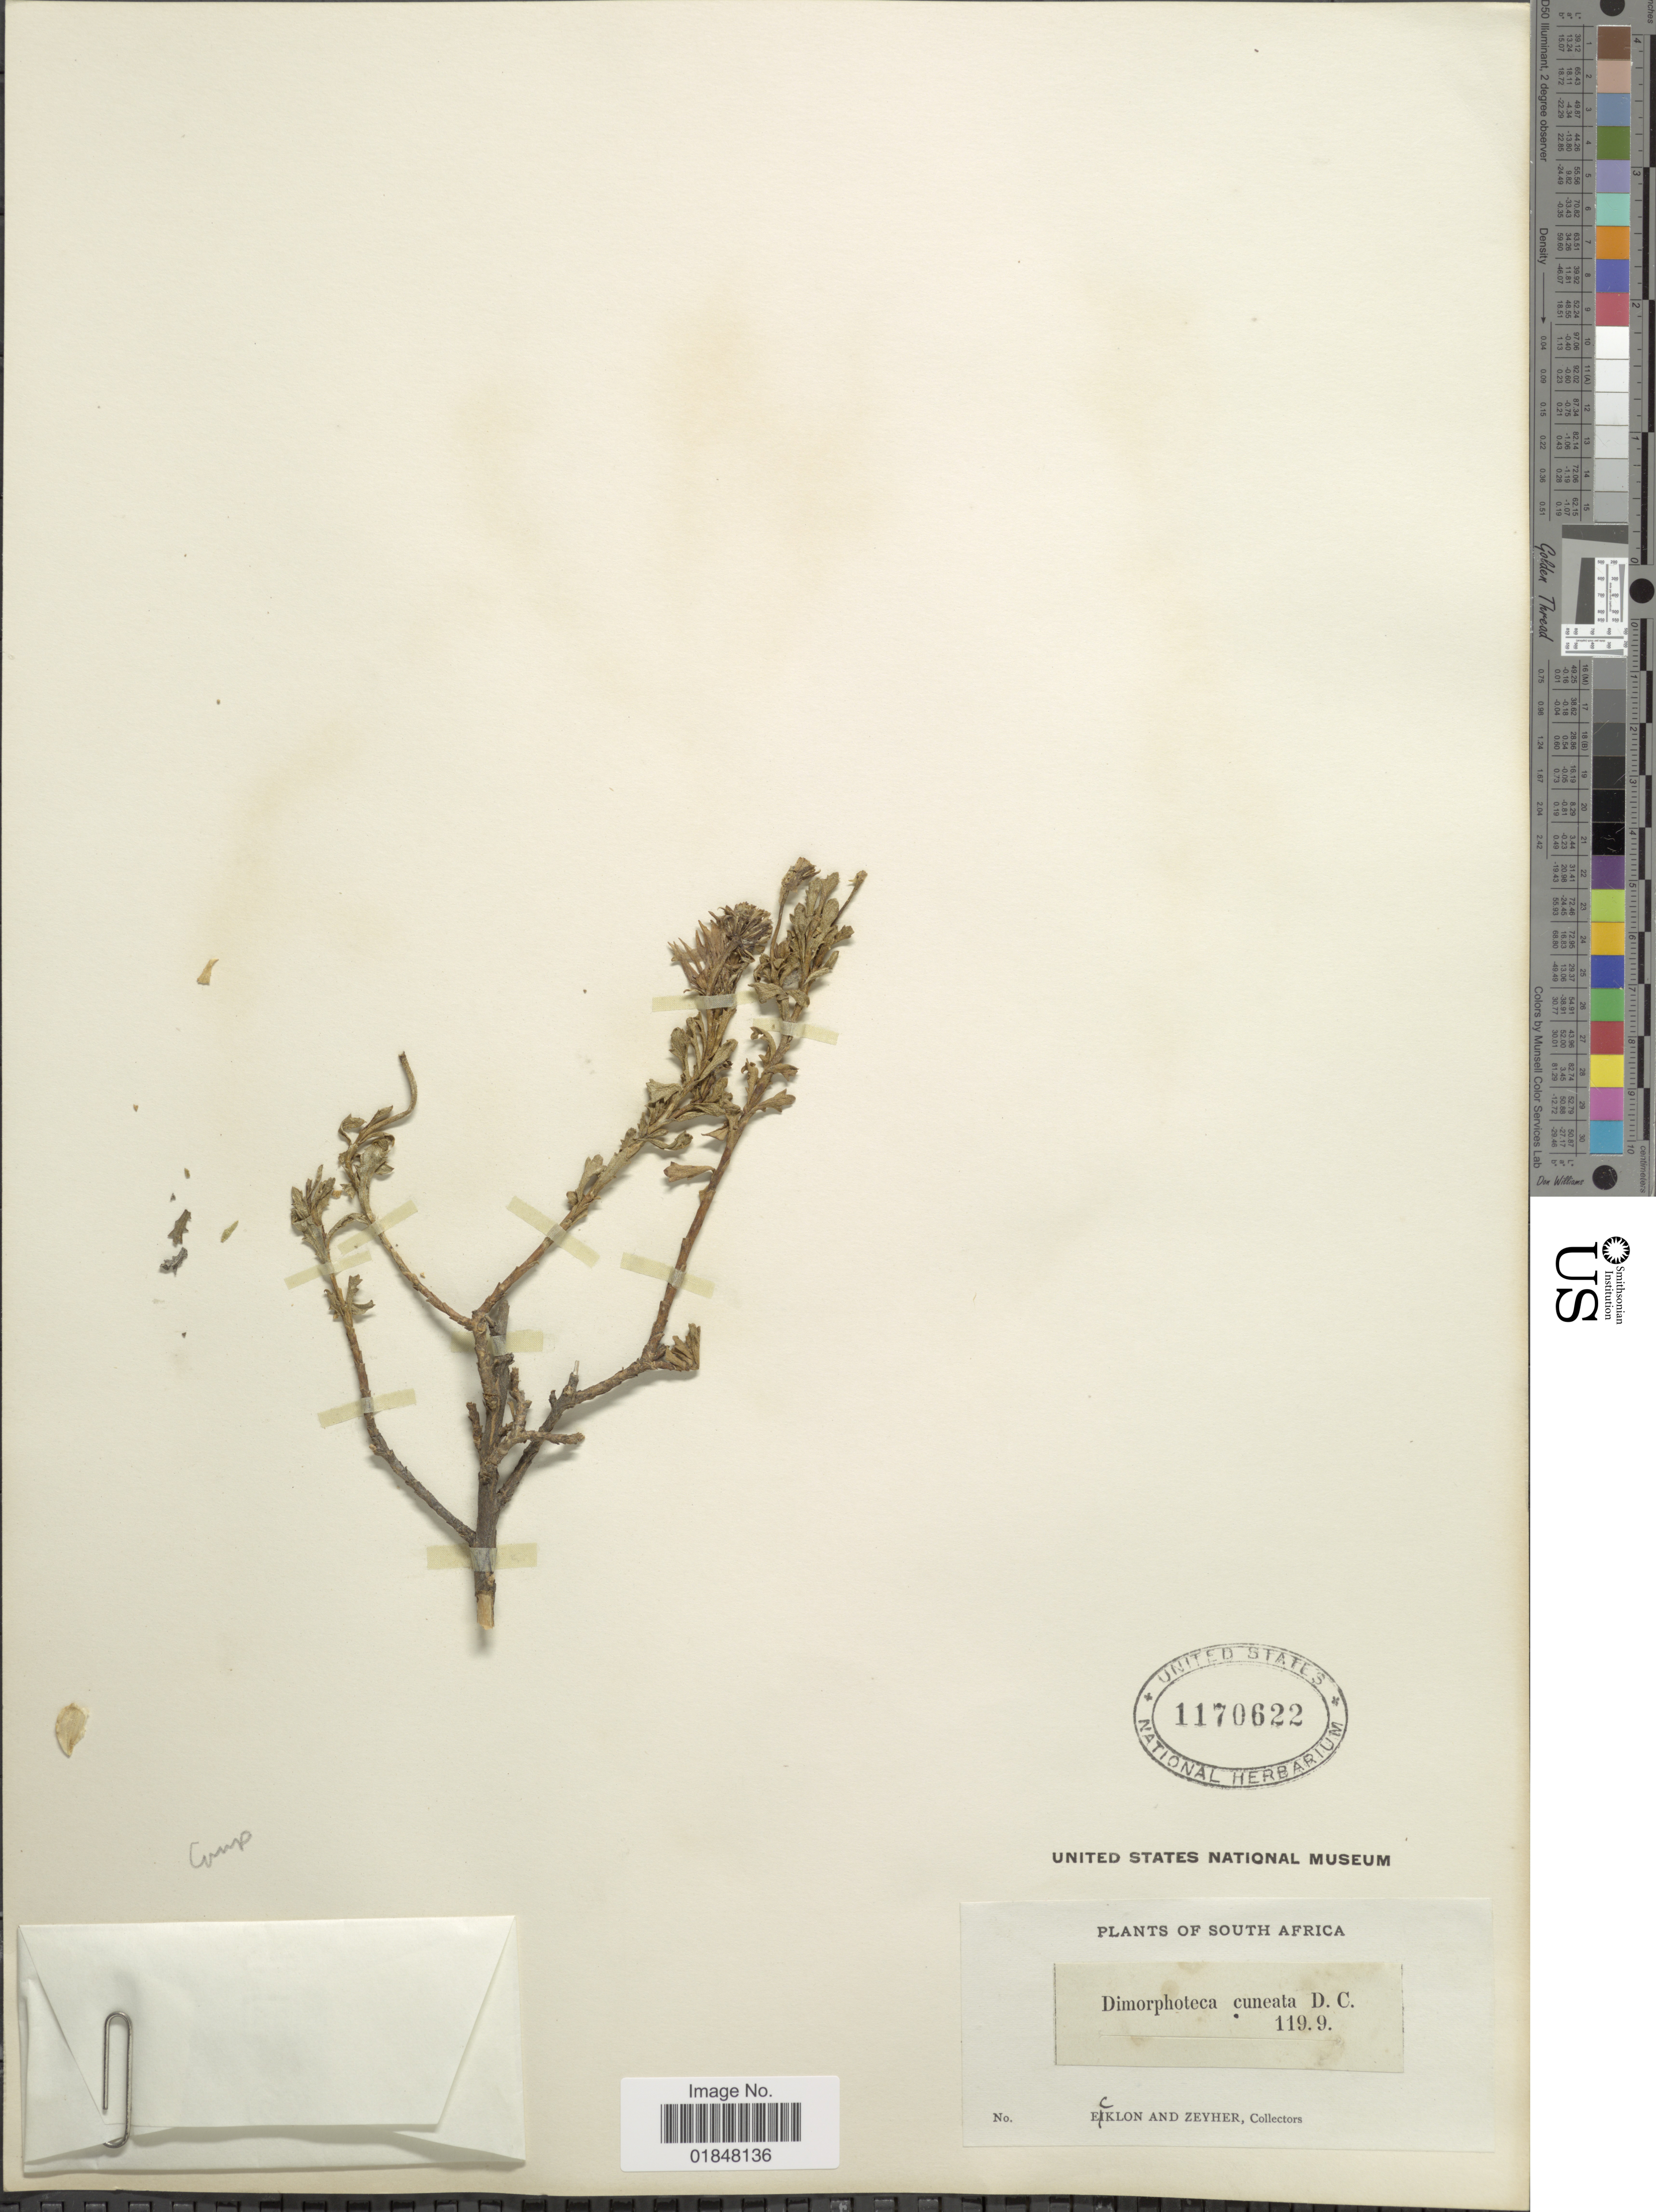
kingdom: Plantae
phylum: Tracheophyta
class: Magnoliopsida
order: Asterales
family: Asteraceae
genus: Dimorphotheca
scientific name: Dimorphotheca cuneata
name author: (Thunb.) Less.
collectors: -. Ecklon & -. Zeyher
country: South Africa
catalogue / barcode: US 1170622